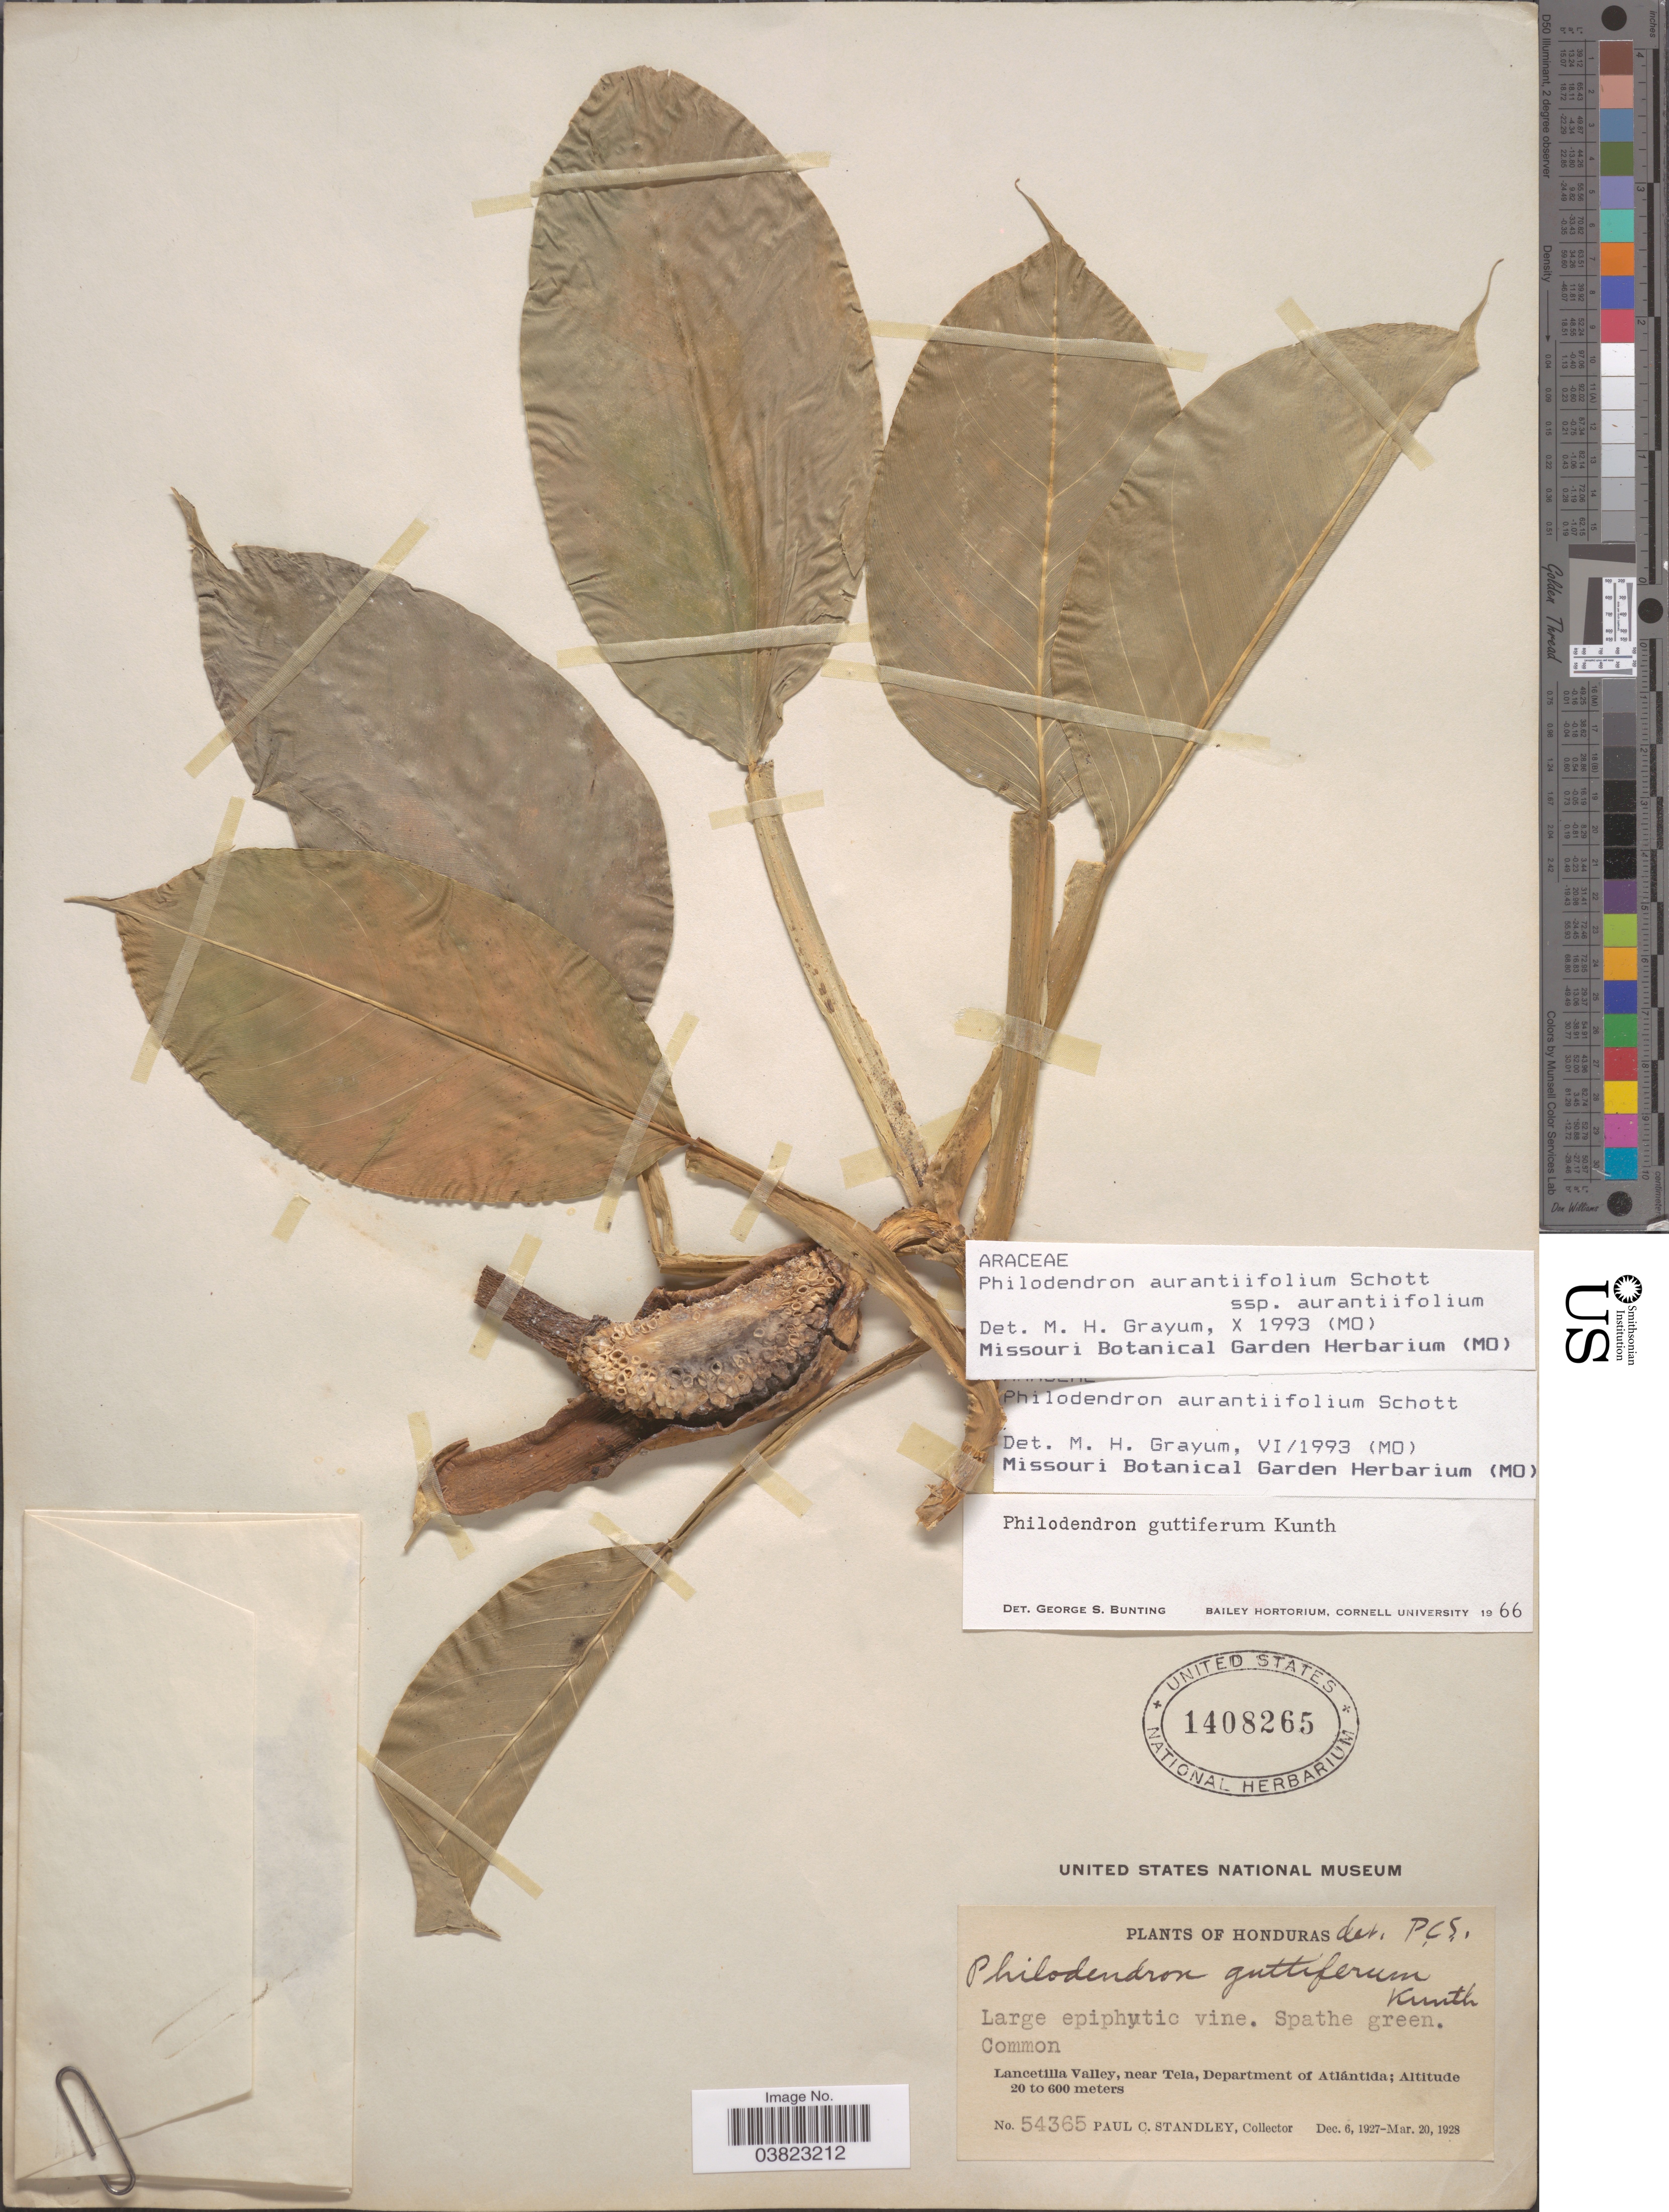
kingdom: Plantae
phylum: Tracheophyta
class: Liliopsida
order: Alismatales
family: Araceae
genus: Philodendron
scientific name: Philodendron aurantiifolium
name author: Schott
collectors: P. C. Standley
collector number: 54365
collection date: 1927-12-06/1928-03-20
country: Honduras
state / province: Atlantida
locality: Lancetilla Valley, near Tela, Department of Atlántida.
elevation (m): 20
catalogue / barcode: US 1408265